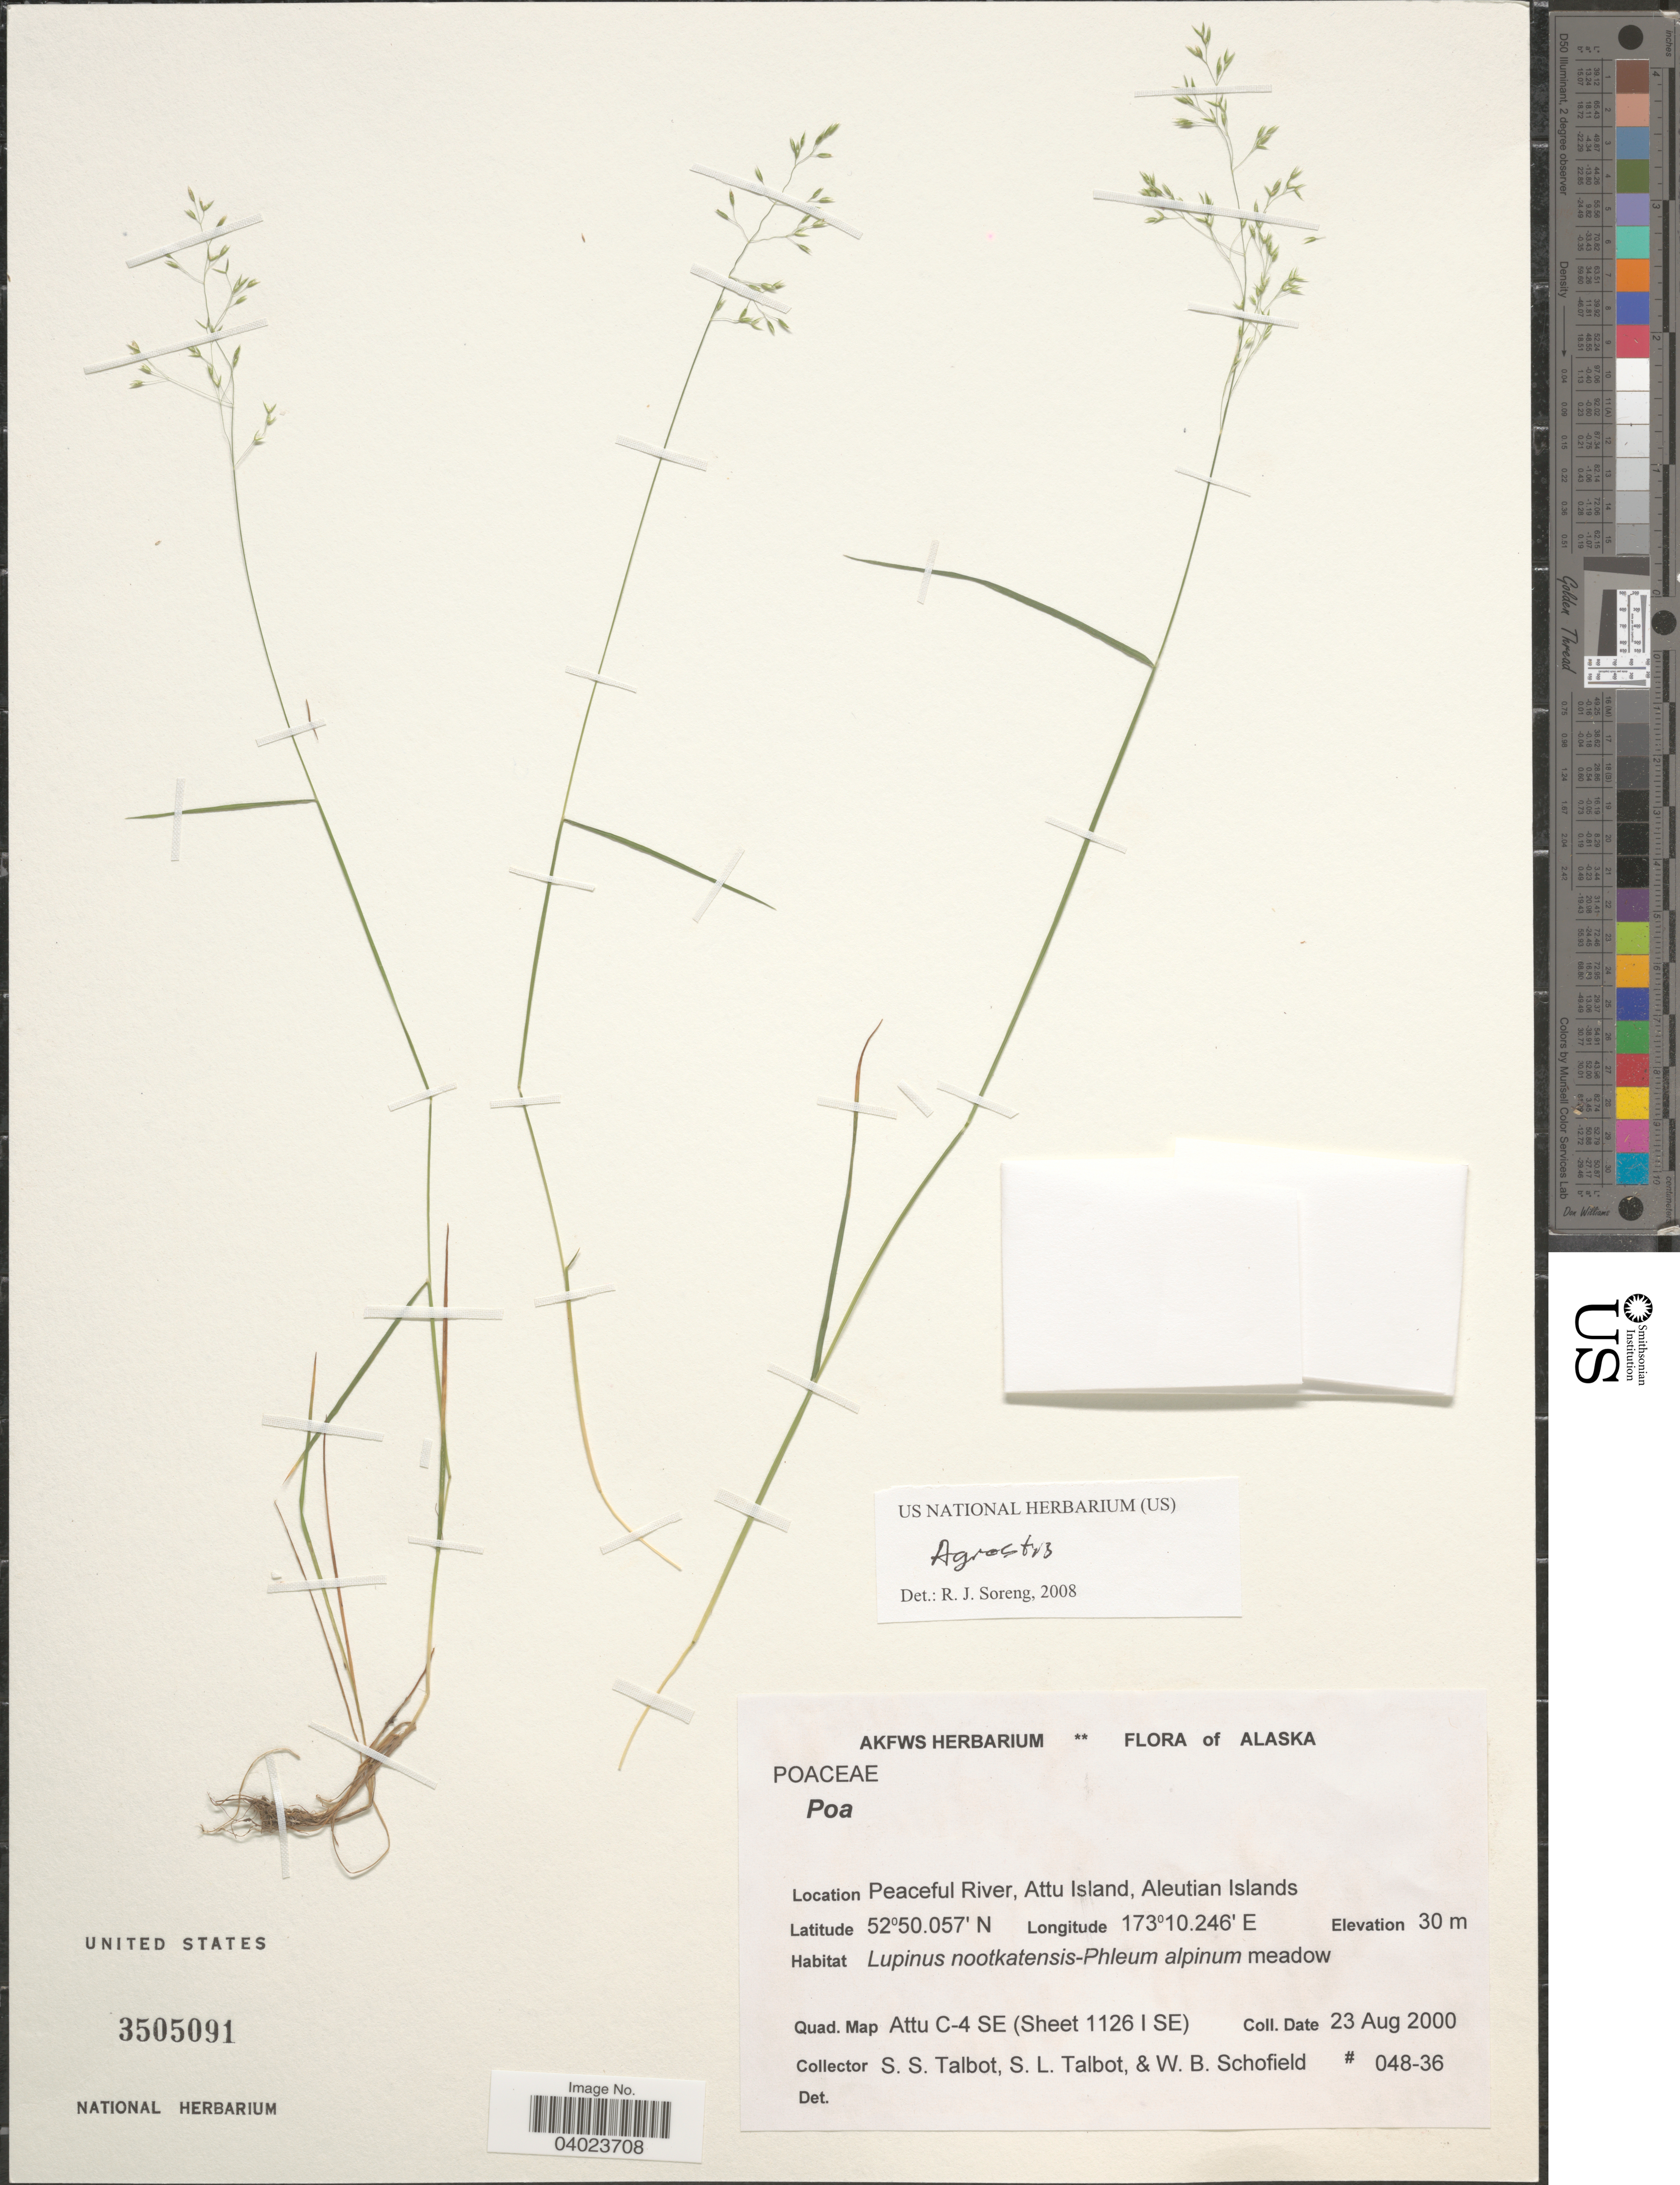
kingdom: Plantae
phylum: Tracheophyta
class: Liliopsida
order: Poales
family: Poaceae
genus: Agrostis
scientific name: Agrostis sp.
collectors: S. S. Talbot, S. Talbot & W. Schofield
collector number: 048-36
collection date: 2000-08-23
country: United States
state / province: Alaska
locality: Peaceful River, Attu Island, Aleutian Islands. Quad. Map Attu C-4 SE (Sheet 1126 I SE).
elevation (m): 30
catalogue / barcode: US 3505091